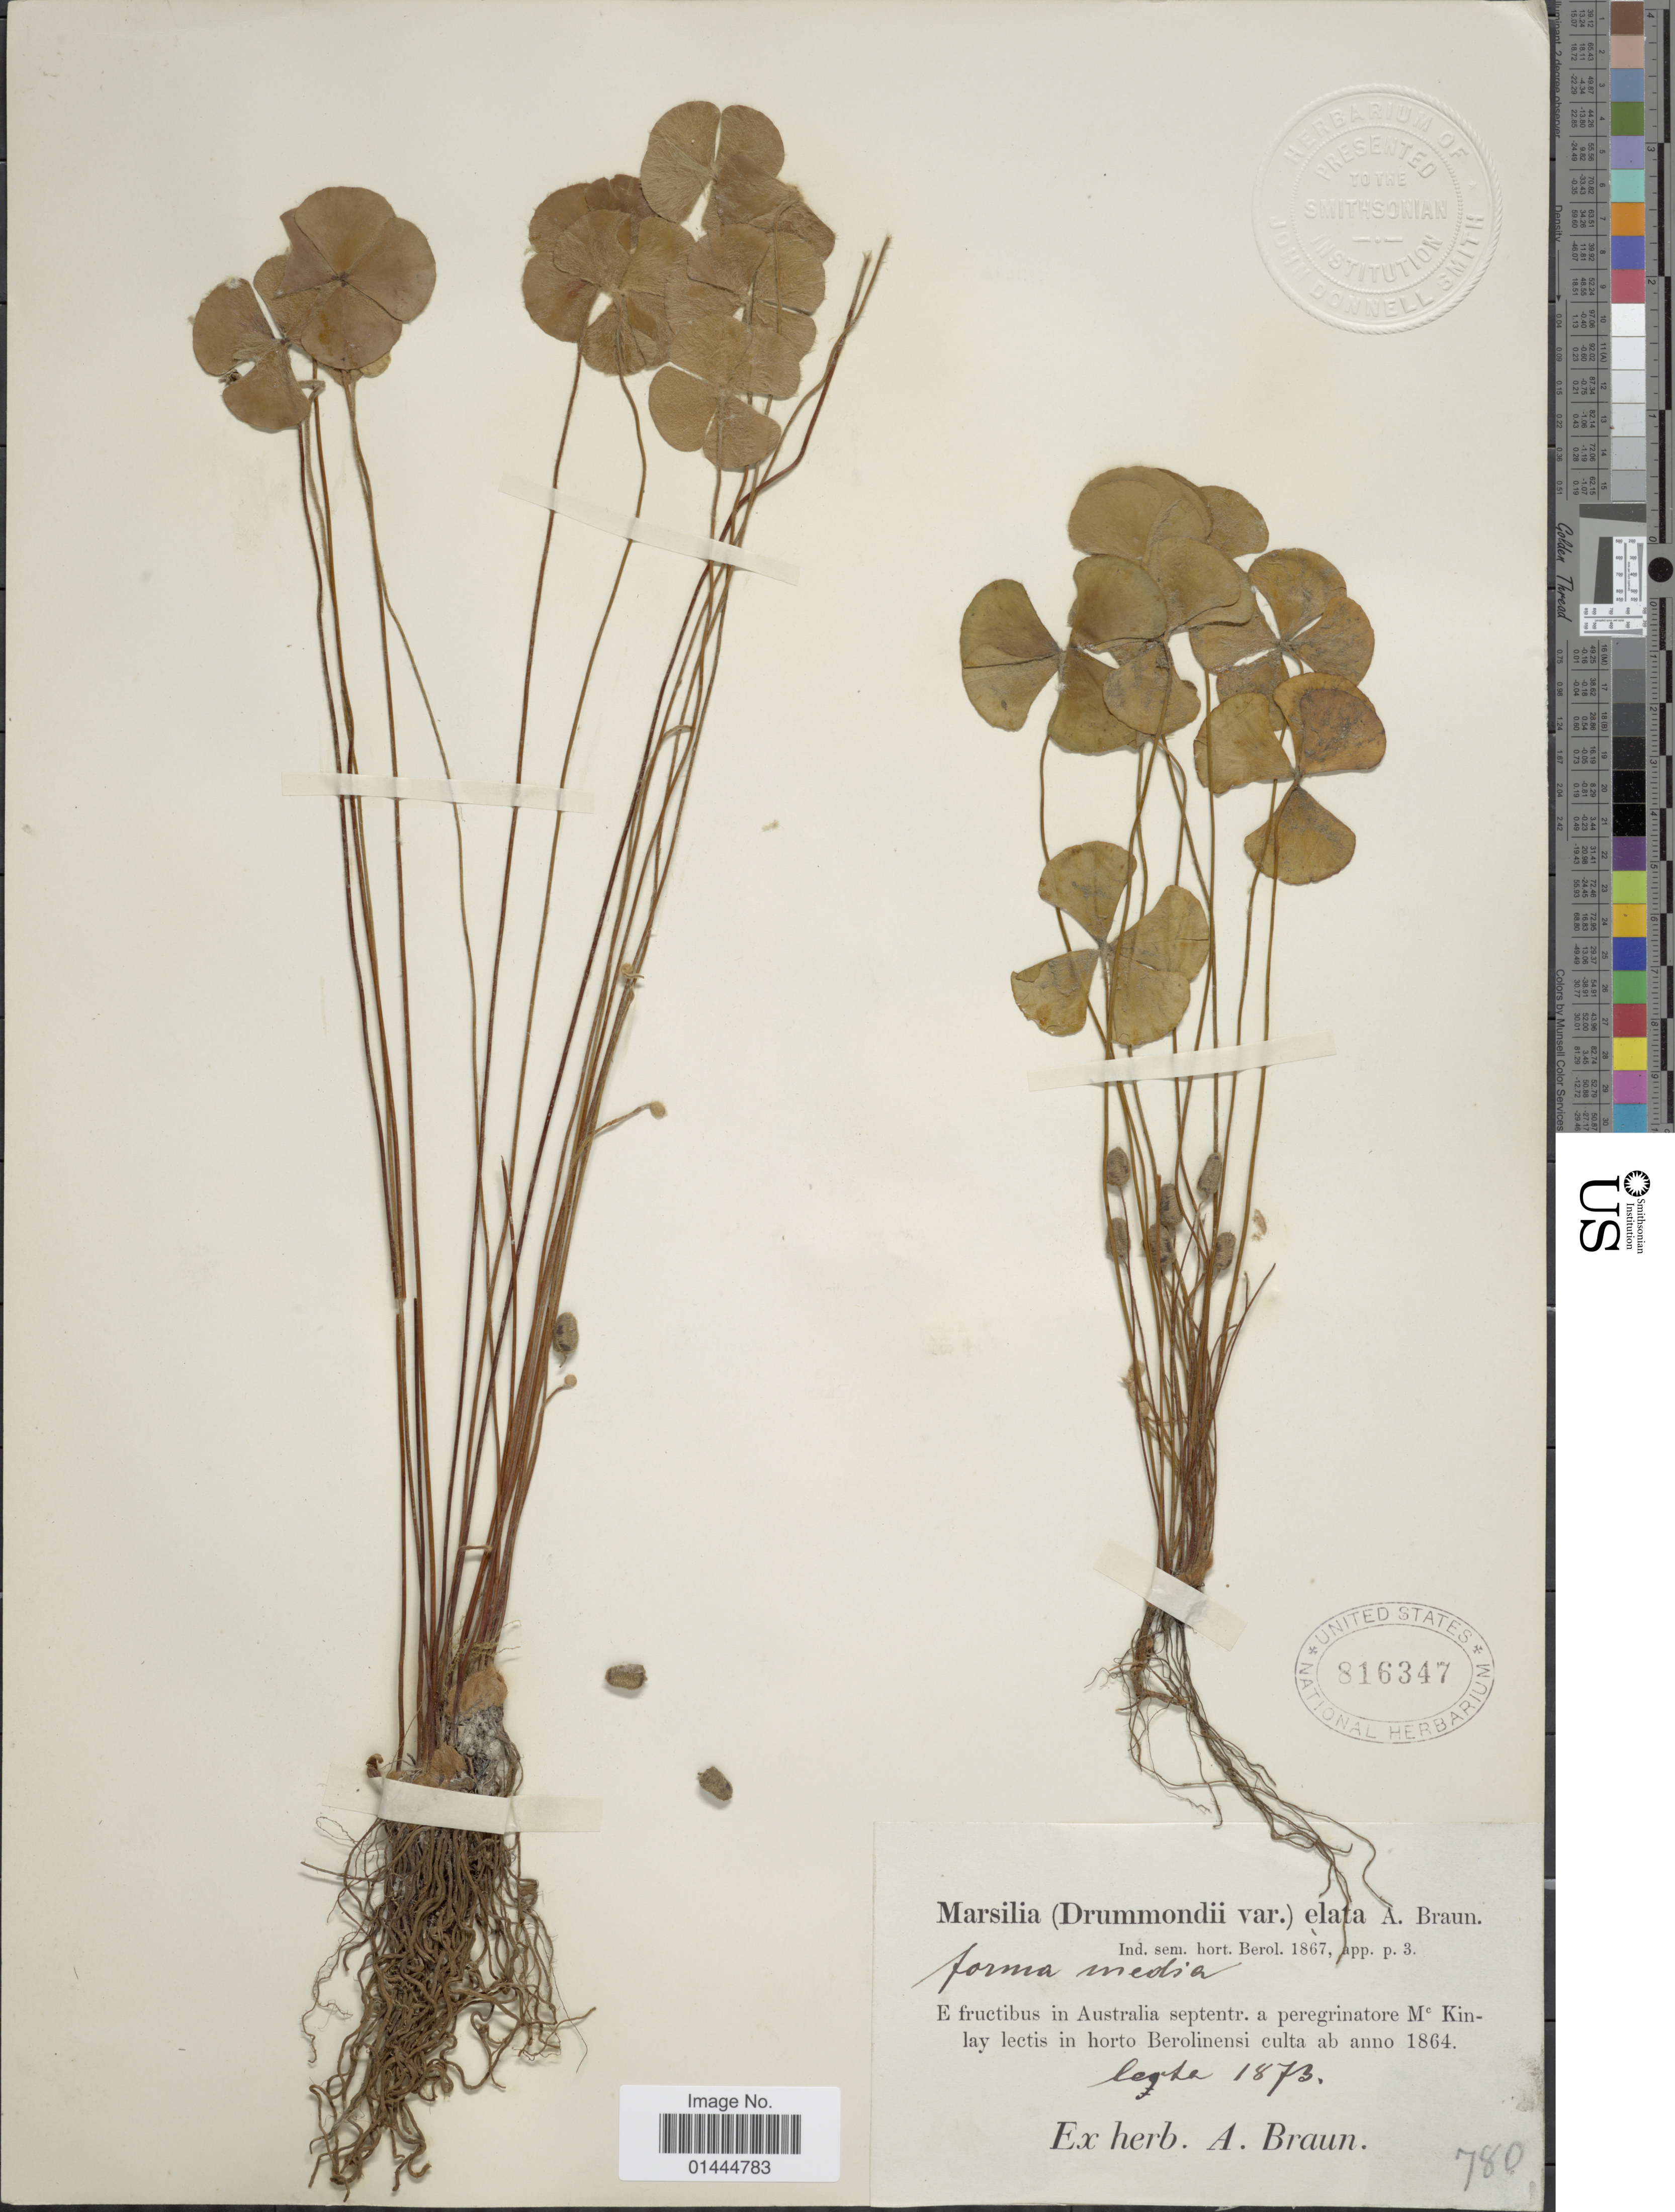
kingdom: Plantae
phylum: Tracheophyta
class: Polypodiopsida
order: Salviniales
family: Marsileaceae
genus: Marsilea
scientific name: Marsilea elata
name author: A. Braun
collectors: ex herb. A. Braun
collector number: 780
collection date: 1873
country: Australia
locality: In horto Berolinensi culta.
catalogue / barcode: US 816347